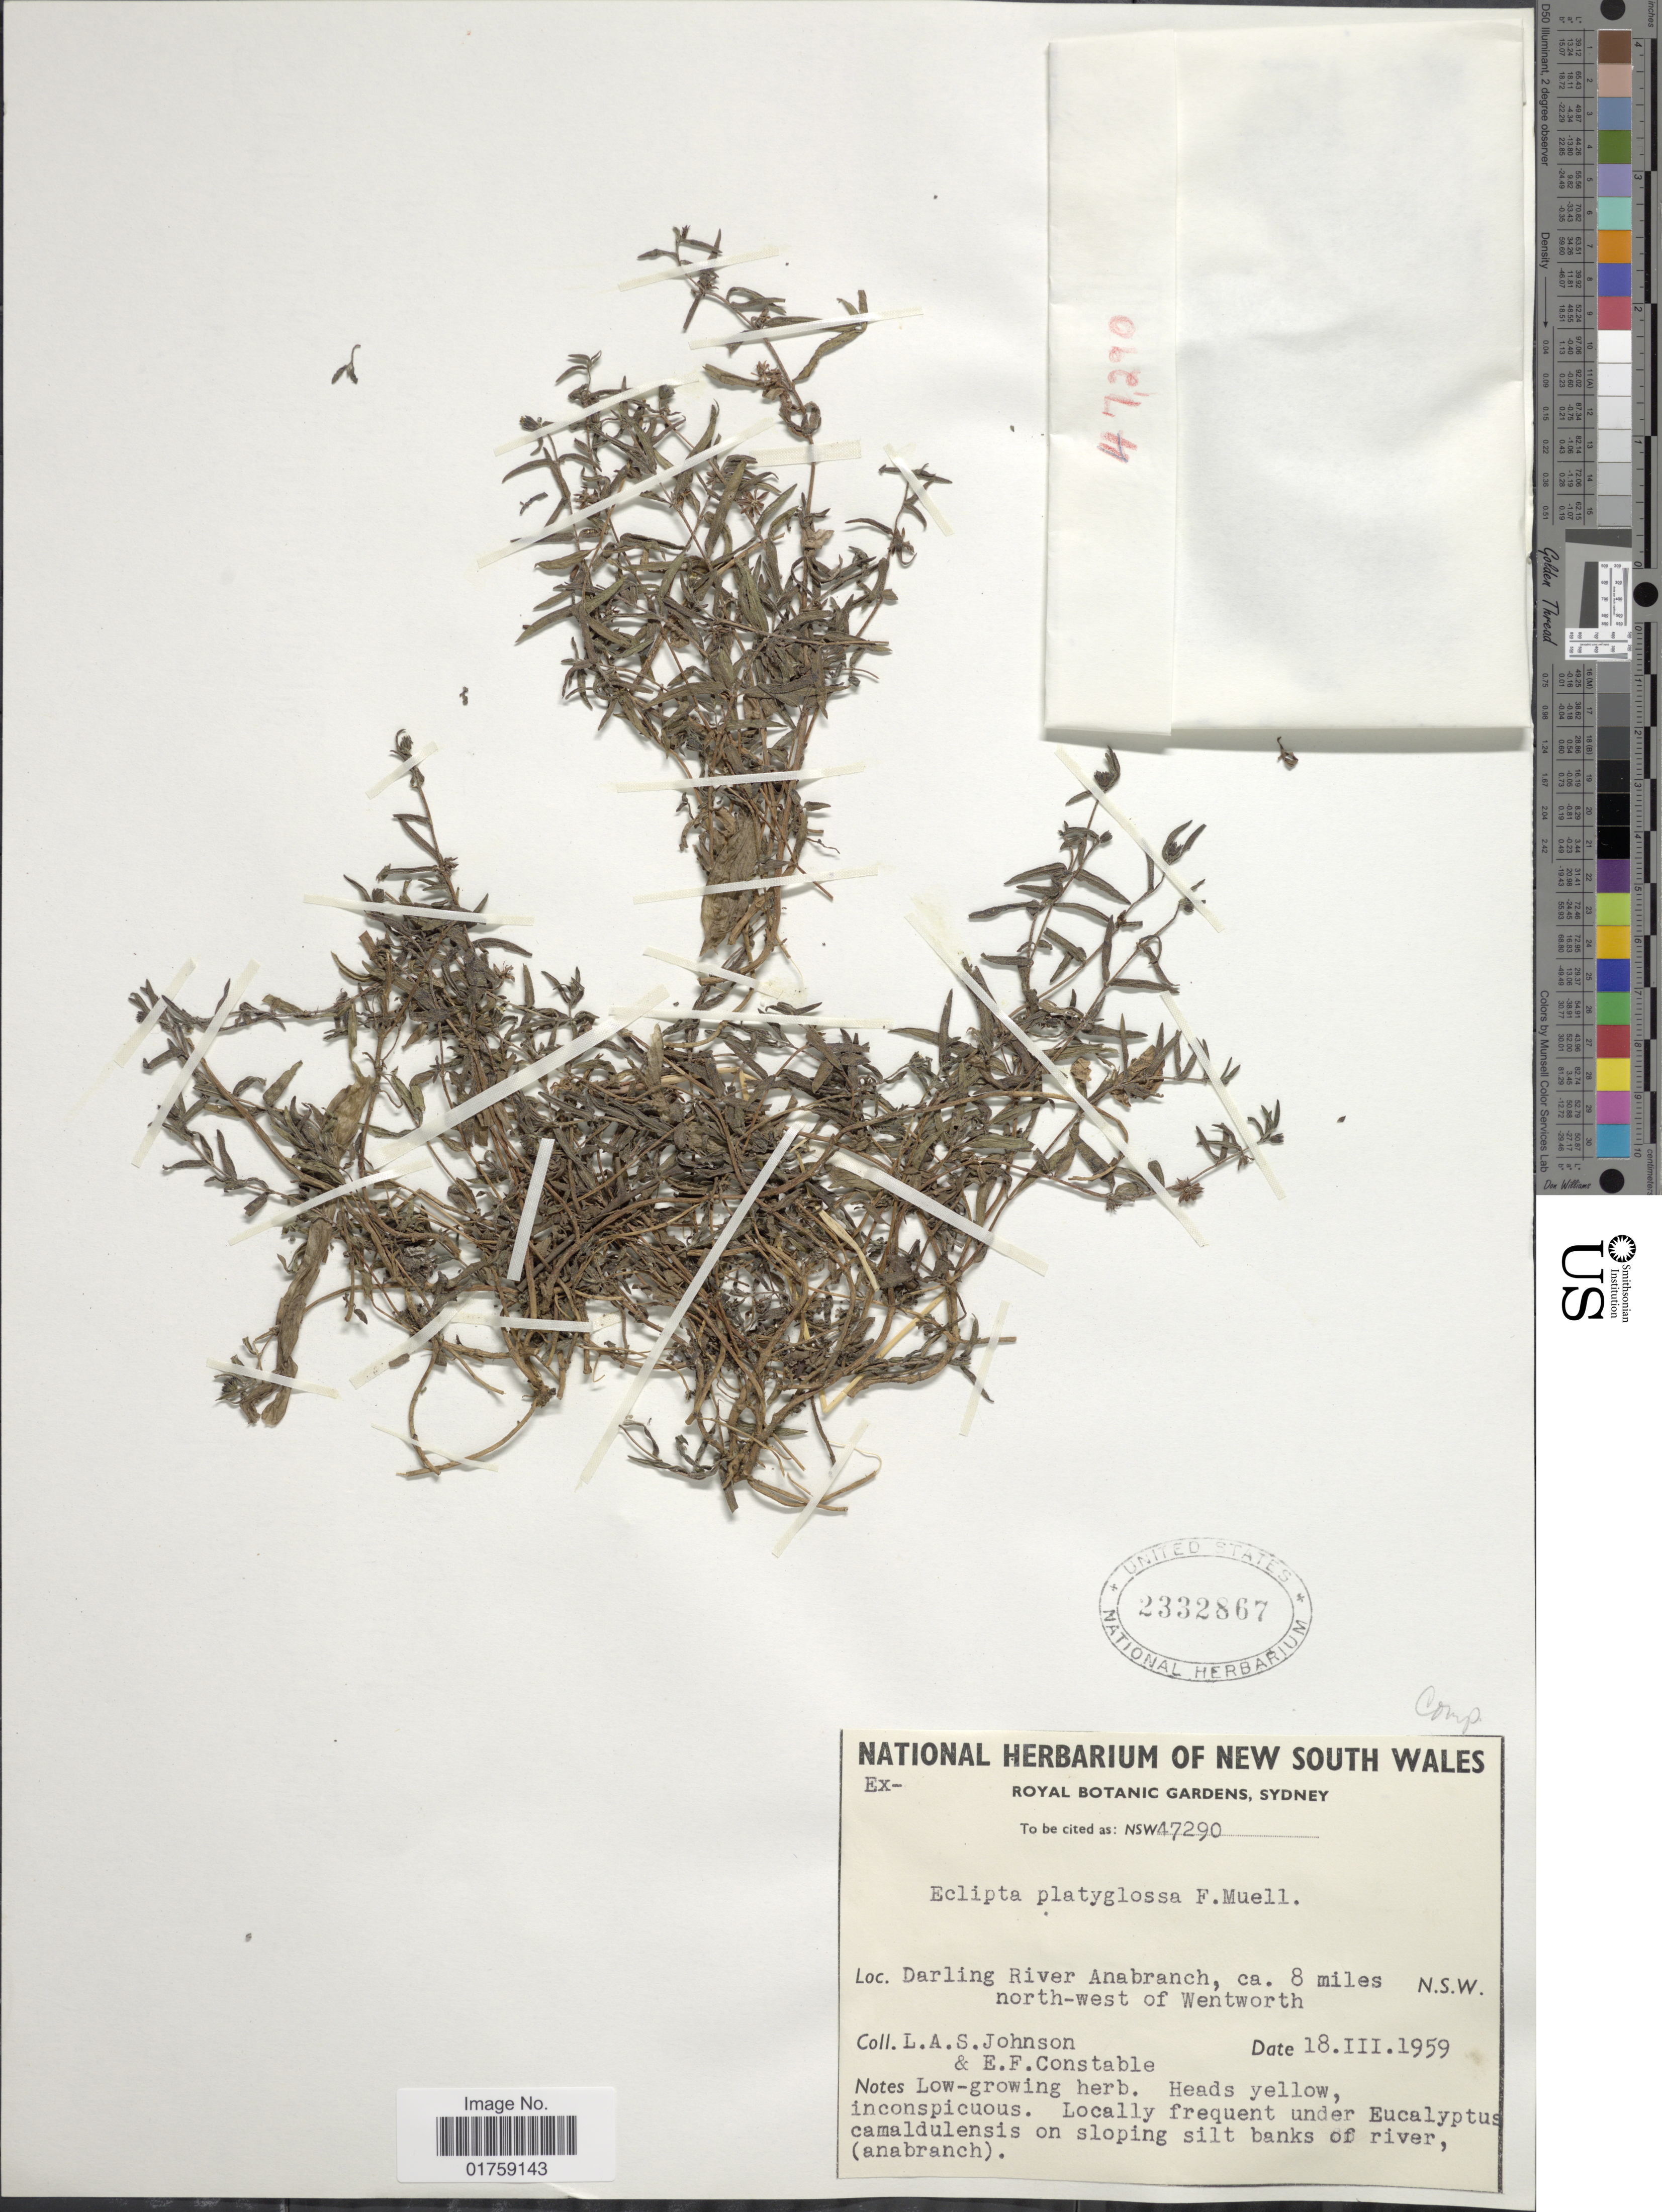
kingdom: Plantae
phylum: Tracheophyta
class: Magnoliopsida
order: Asterales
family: Asteraceae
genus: Eclipta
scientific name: Eclipta platyglossa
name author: F. Muell.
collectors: L. Johnson & E. F. Constable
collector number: NSW47290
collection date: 1959-03-18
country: Australia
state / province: New South Wales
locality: Darling River Anabranch, ca. 8 miles north-west of Wentworth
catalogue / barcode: US 2332867